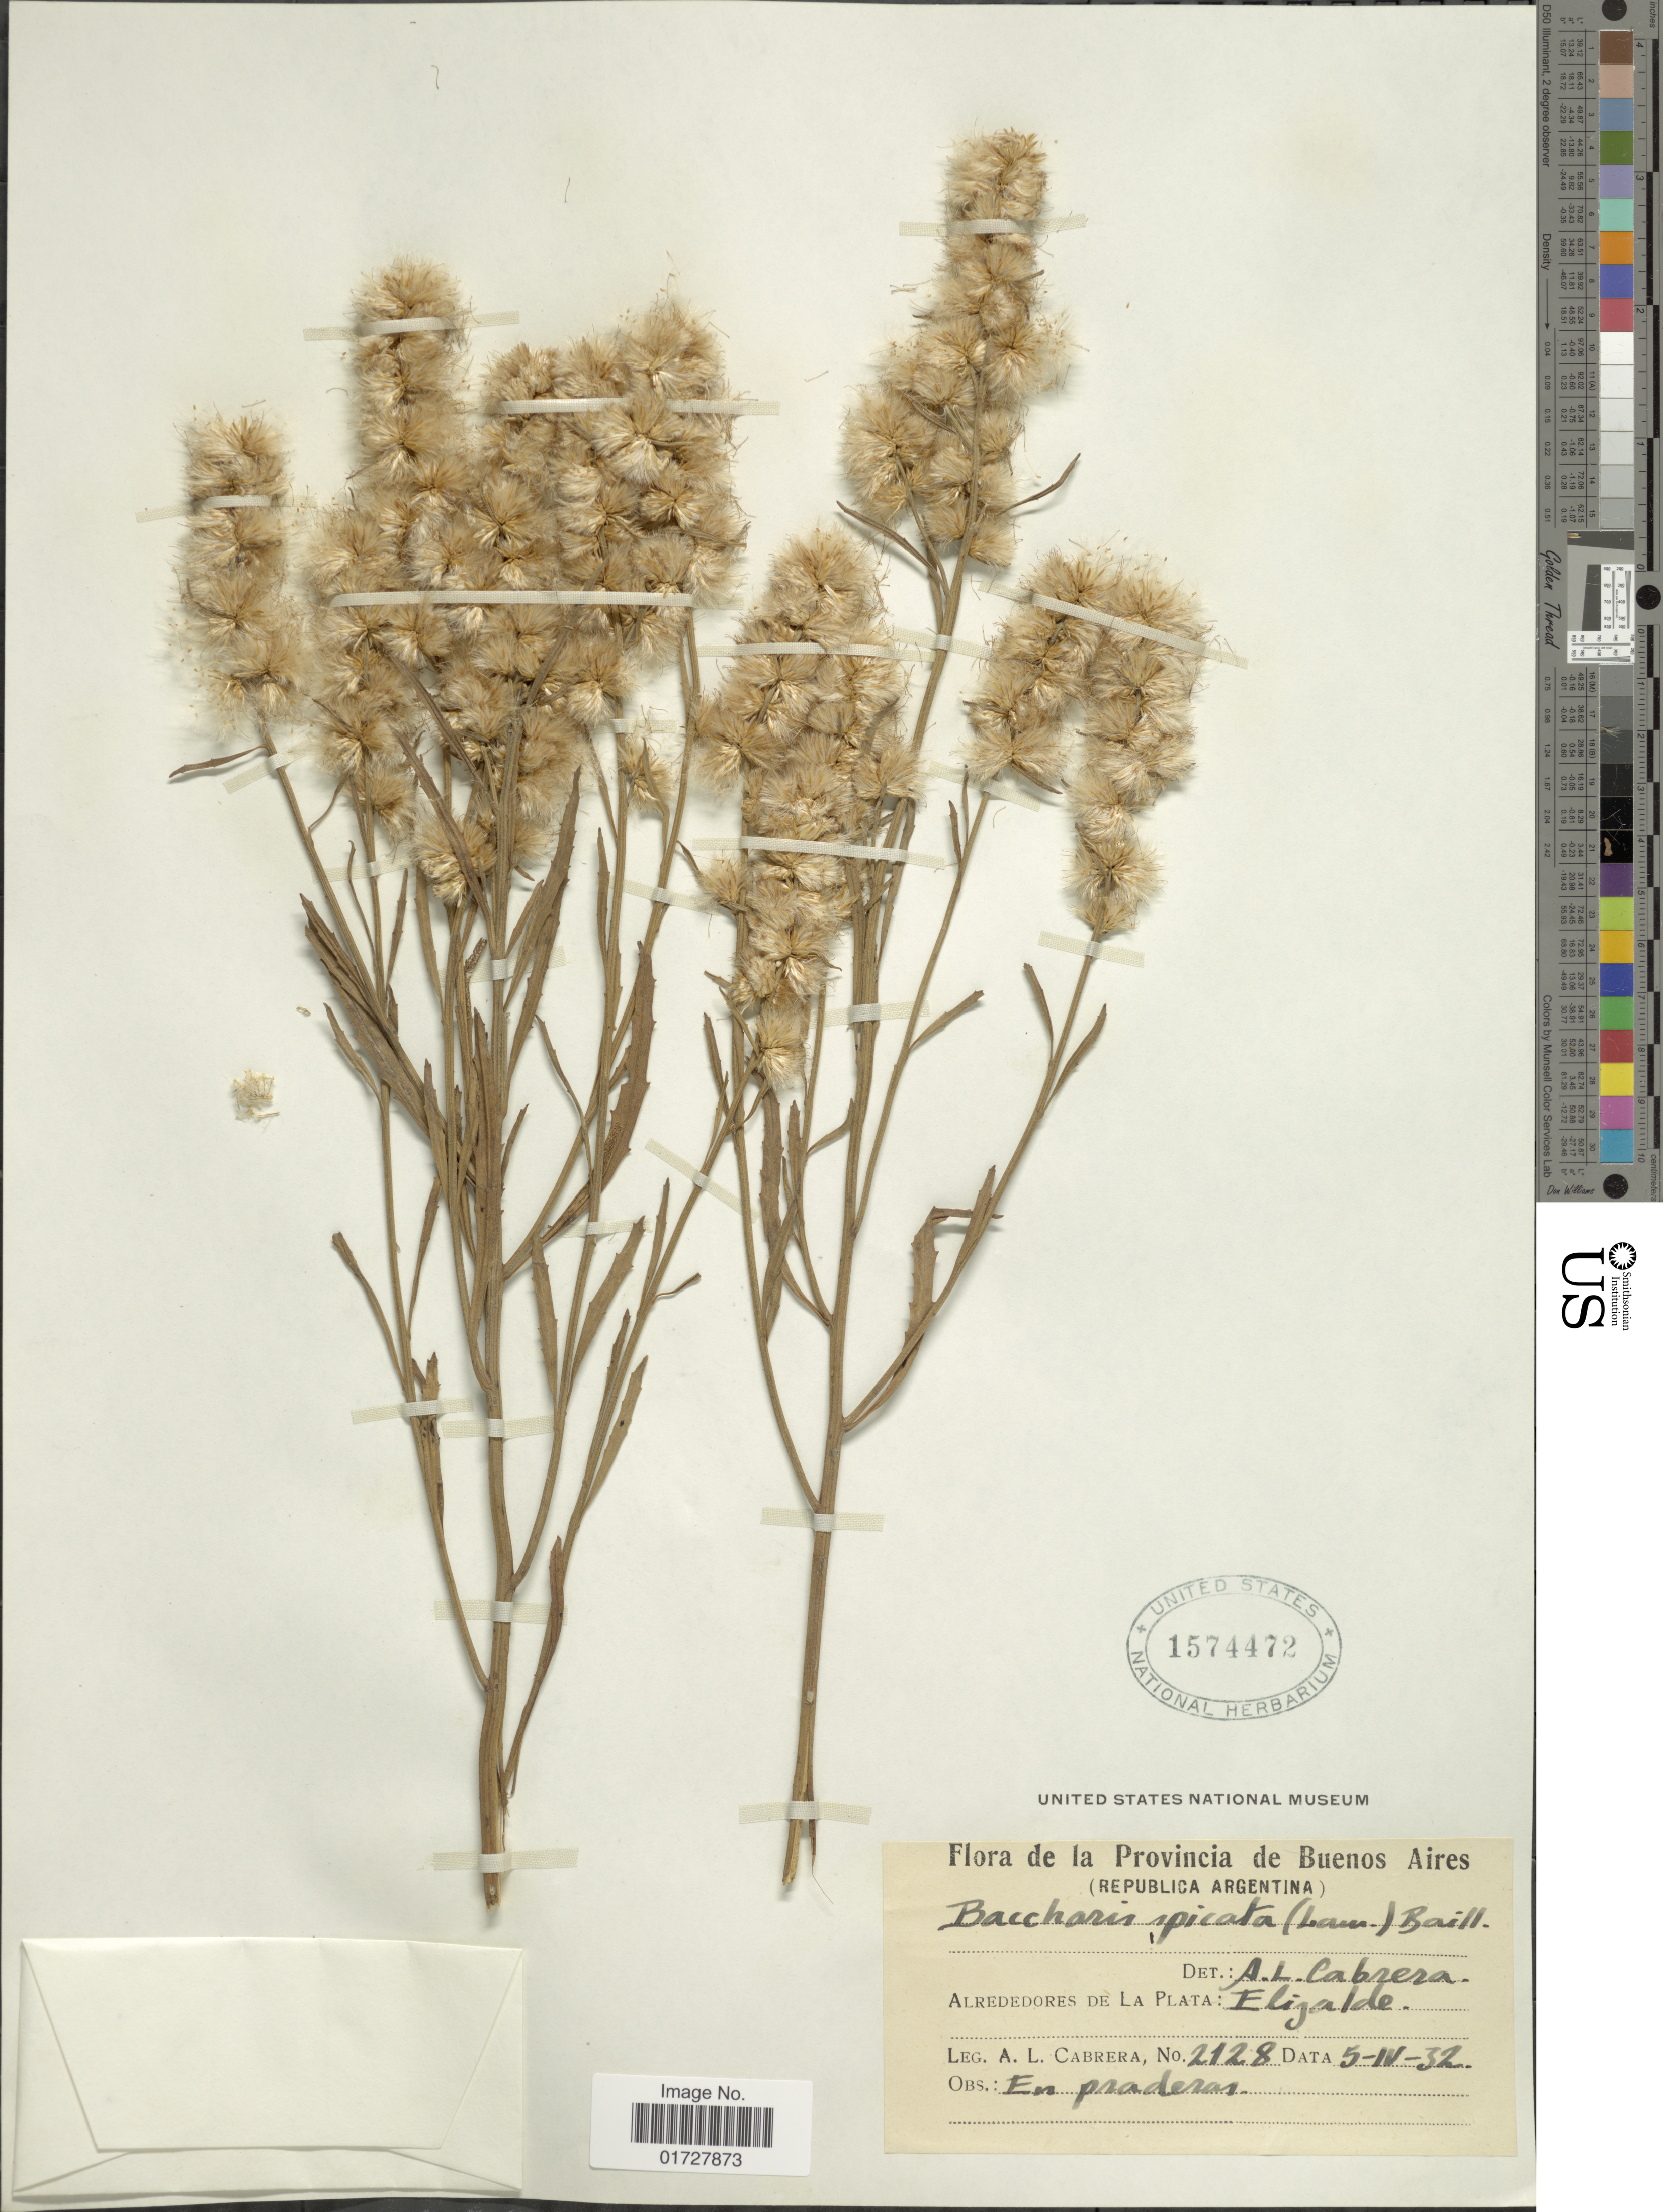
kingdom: Plantae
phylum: Tracheophyta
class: Magnoliopsida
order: Asterales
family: Asteraceae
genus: Baccharis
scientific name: Baccharis spicata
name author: (Lam.) Baill.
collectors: A. L. Cabrera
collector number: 2128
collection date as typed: Transcribed d/m/y: 5/4/32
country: Argentina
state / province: Buenos Aires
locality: Republica Argentina, alrededores de La Plata, Elizalde.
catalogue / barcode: US 1574472